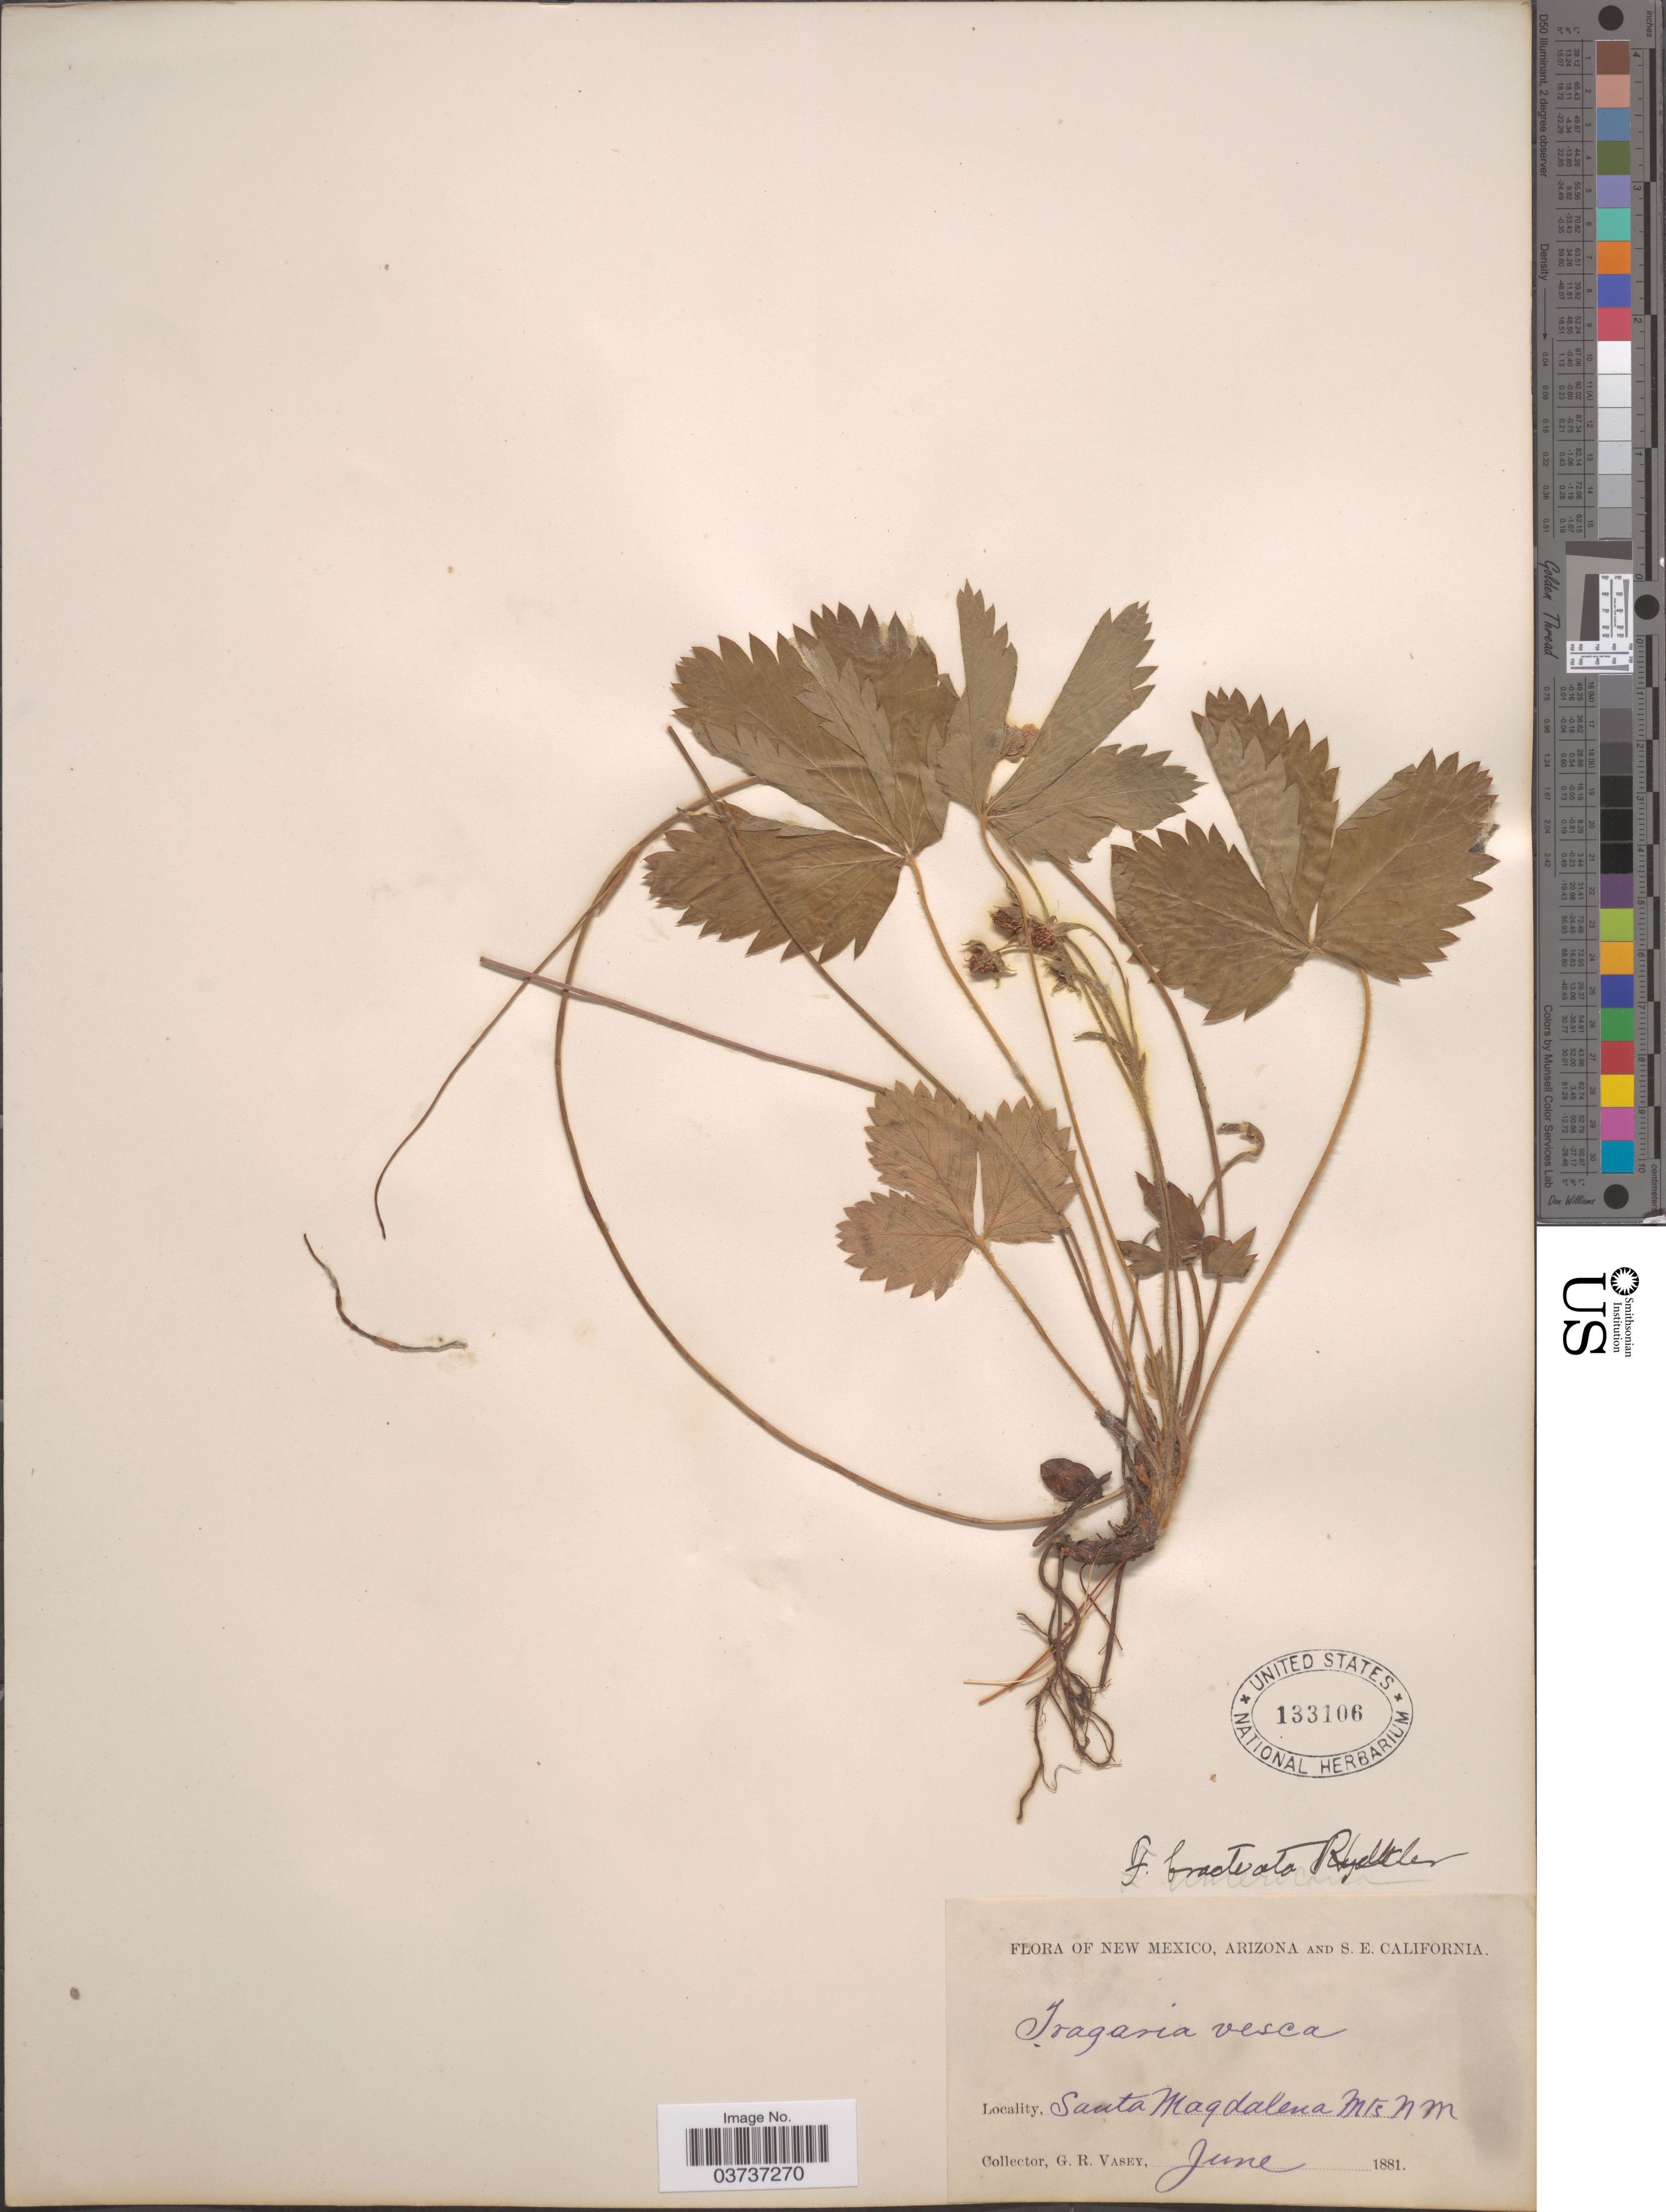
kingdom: Plantae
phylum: Tracheophyta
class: Magnoliopsida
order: Rosales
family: Rosaceae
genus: Fragaria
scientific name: Fragaria vesca var. bracteata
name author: (A. Heller) R.J. Davis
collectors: G. R. Vasey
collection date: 1881-06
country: United States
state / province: New Mexico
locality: Santa Magdalena Mts.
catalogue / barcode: US 133106